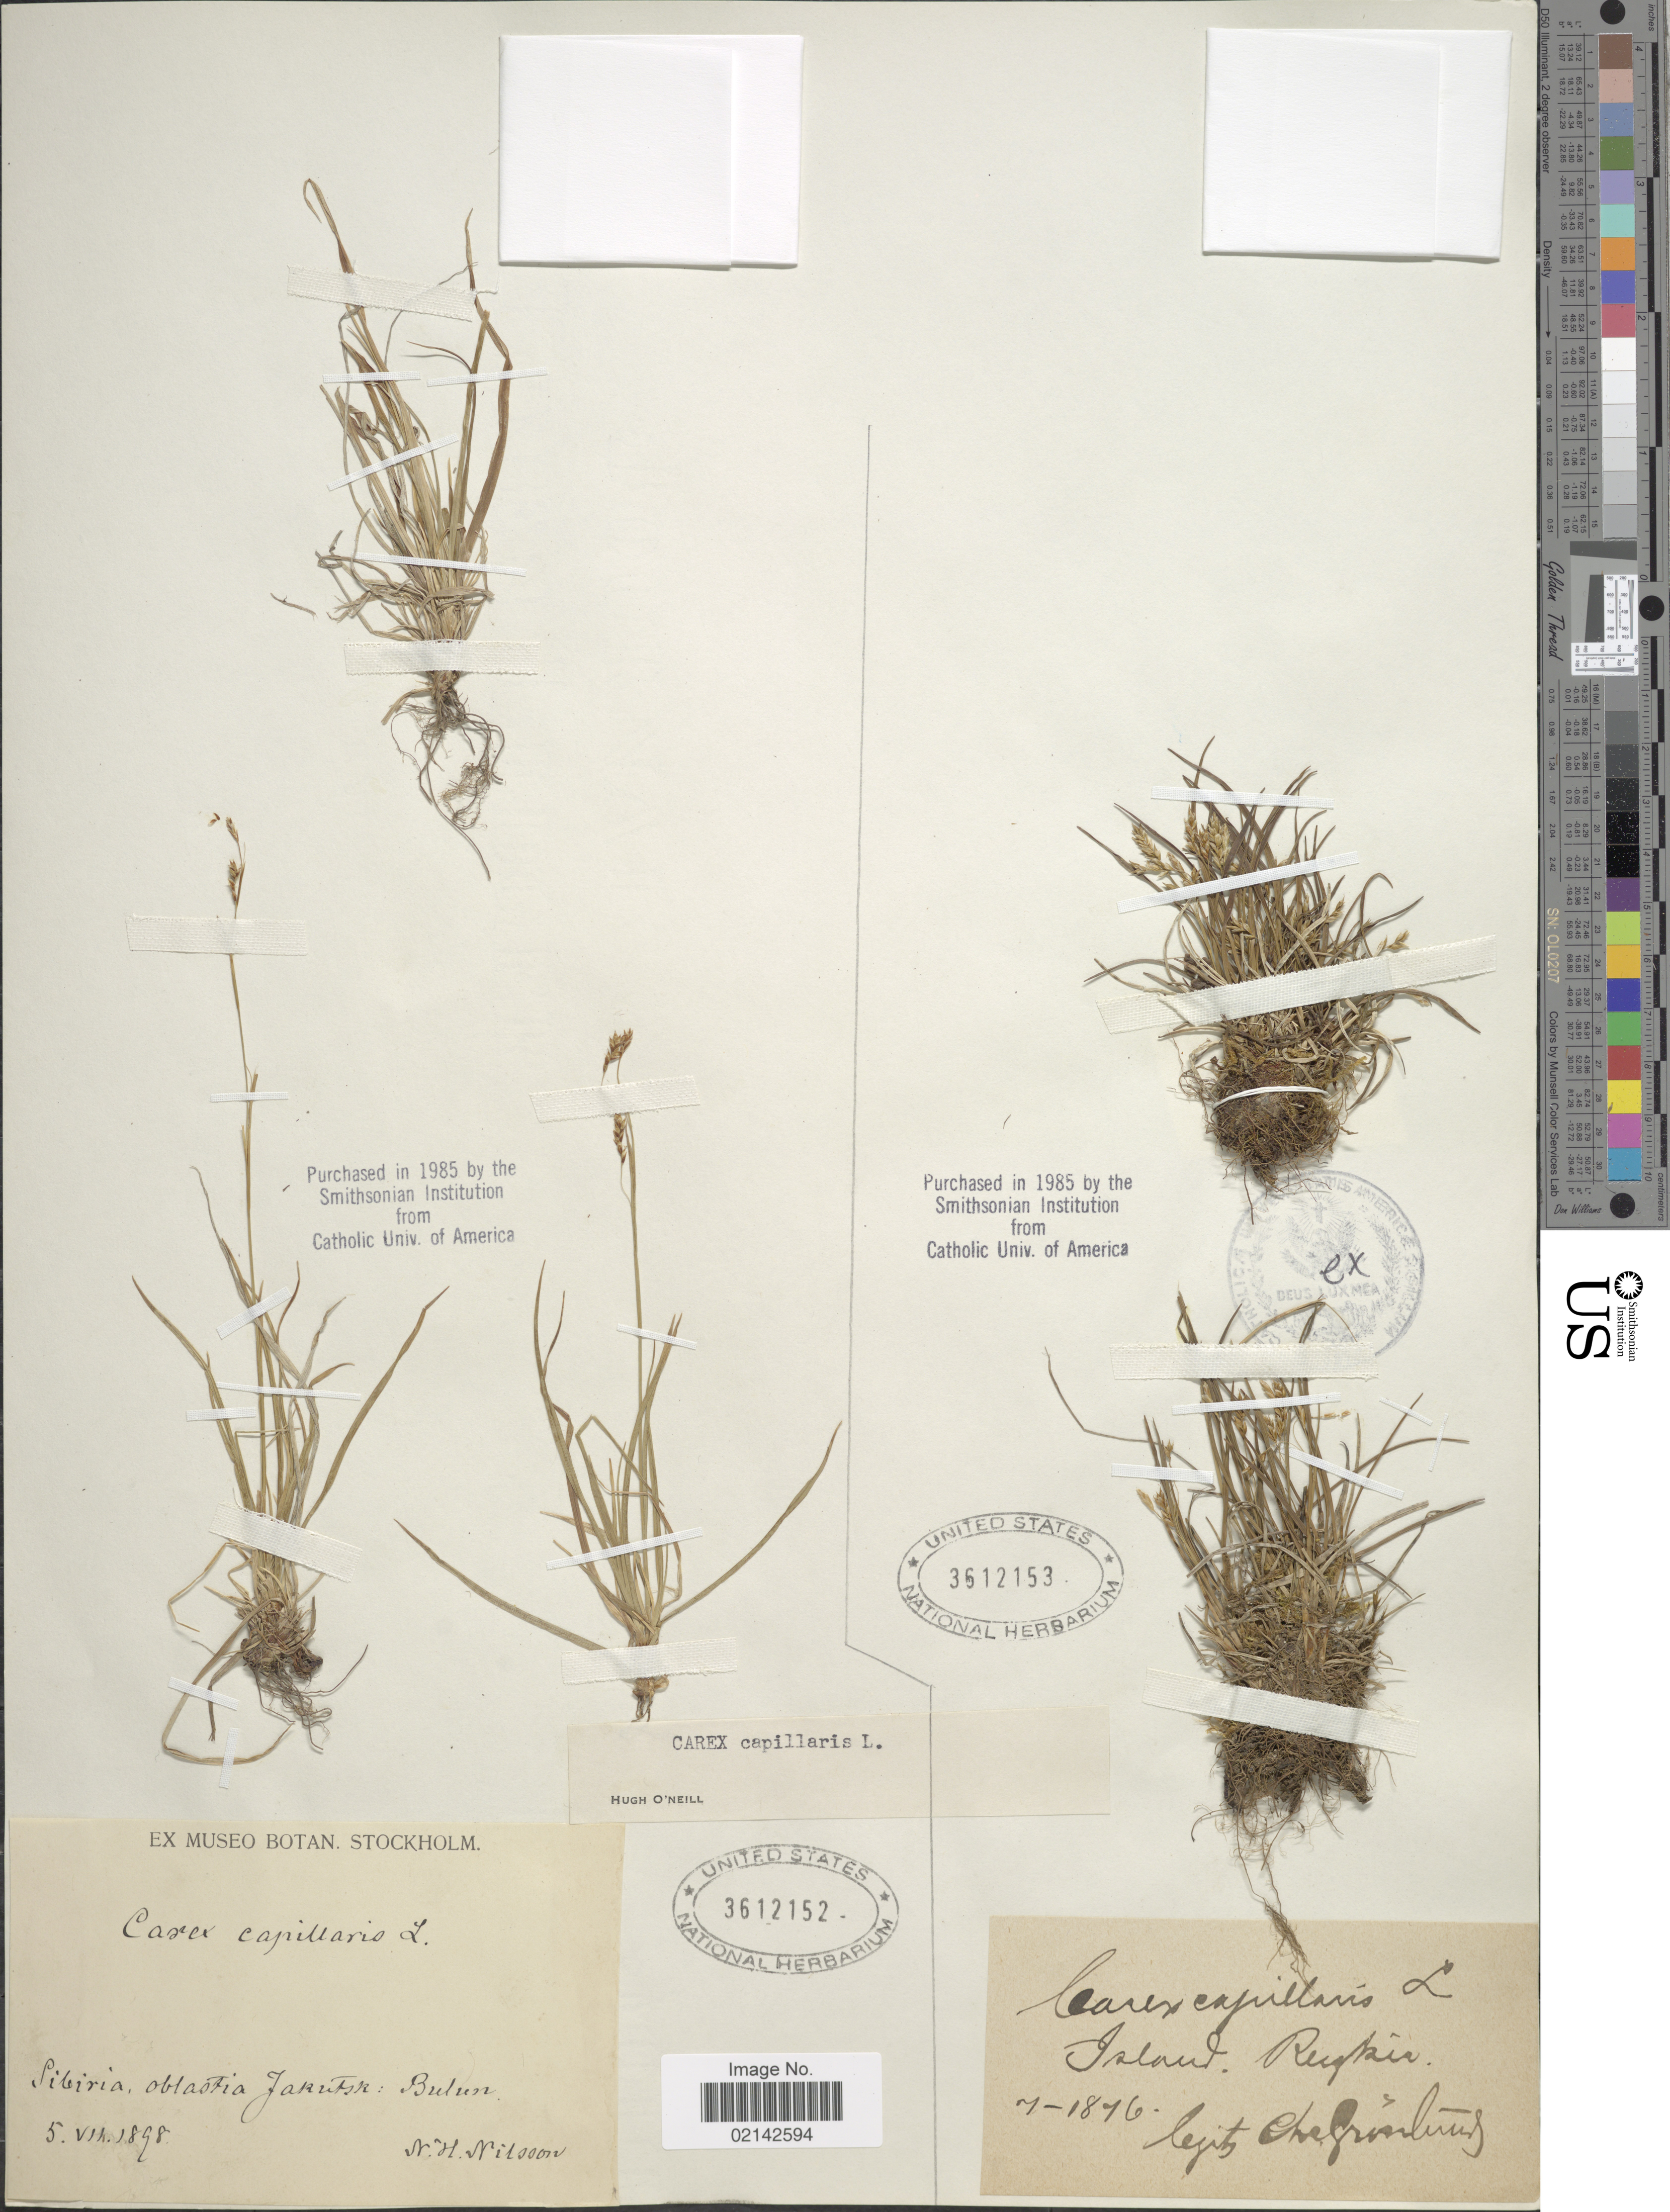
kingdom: Plantae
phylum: Tracheophyta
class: Liliopsida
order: Poales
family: Cyperaceae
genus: Carex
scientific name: Carex capillaris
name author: L.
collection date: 1876-07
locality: Island Rupkia [interpreted]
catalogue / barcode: US 3612153-2